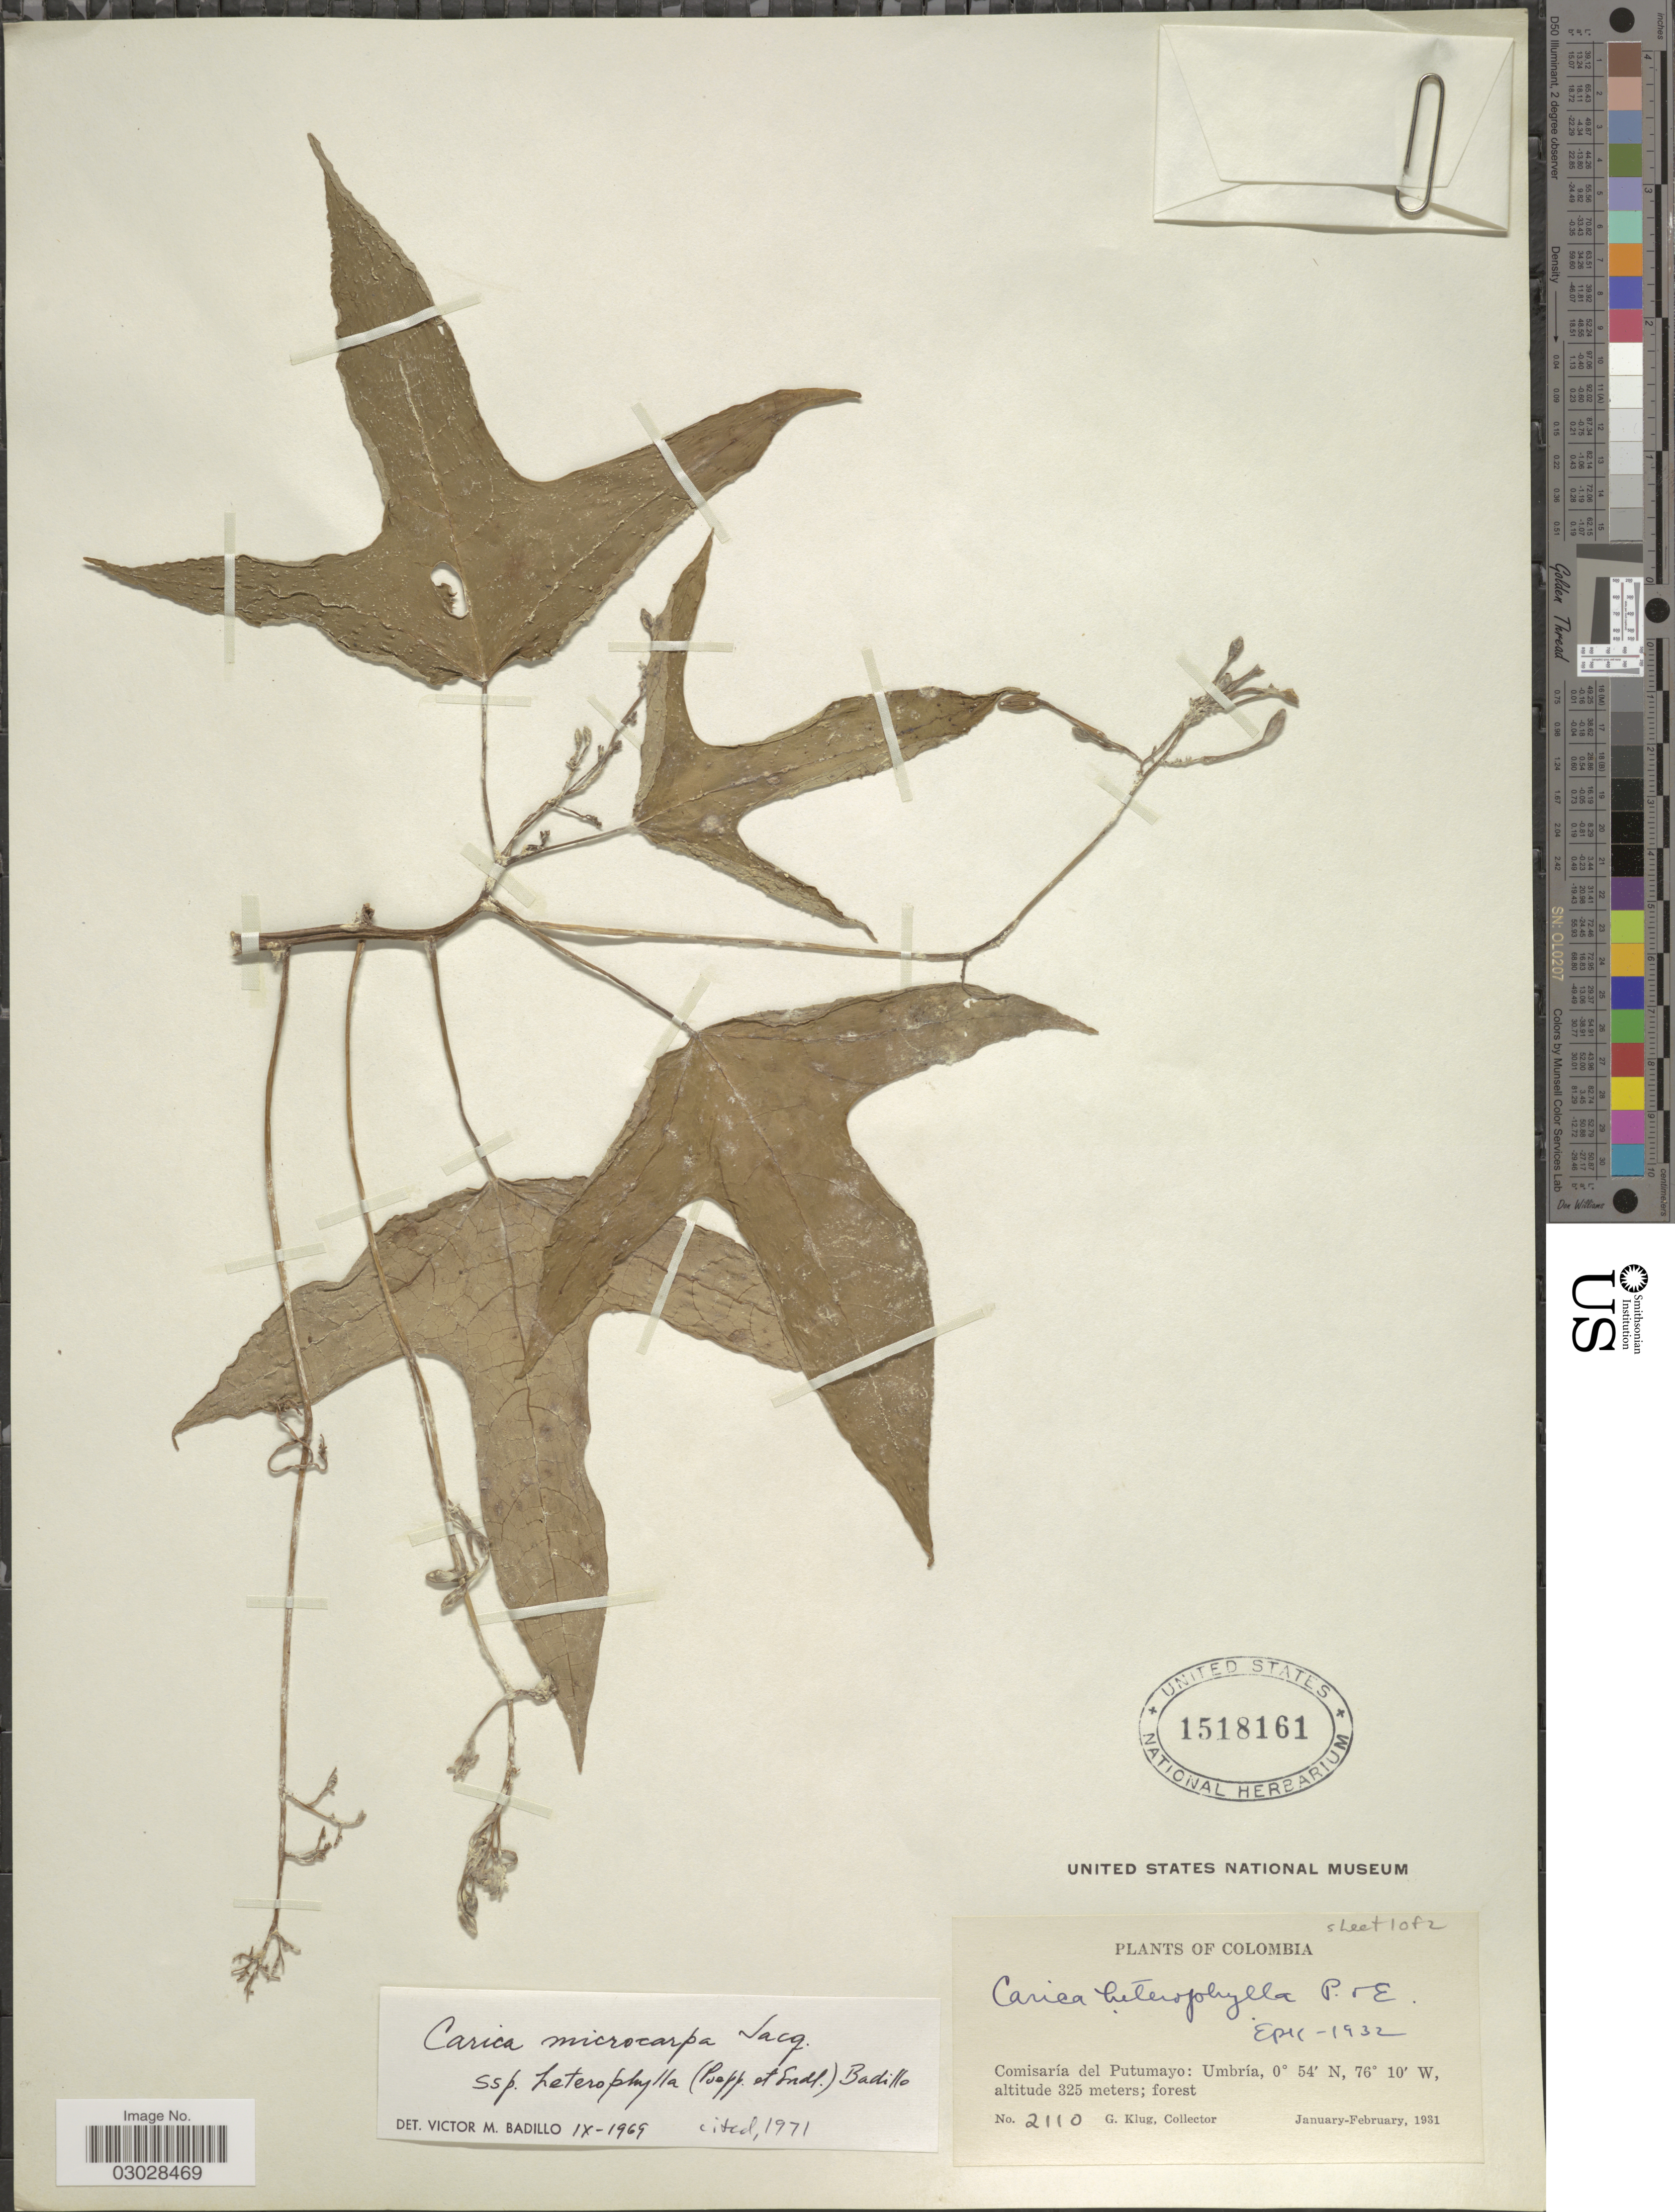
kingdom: Plantae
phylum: Tracheophyta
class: Magnoliopsida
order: Brassicales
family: Caricaceae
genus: Vasconcellea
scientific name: Vasconcellea microcarpa subsp. heterophylla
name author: (Poepp. & Endl.) V.M. Badillo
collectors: G. Klug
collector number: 2110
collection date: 1931-01/1931-02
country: Colombia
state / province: Putumayo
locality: Comisaría del Putumayo: Umbría.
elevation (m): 325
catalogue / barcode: US 1518161